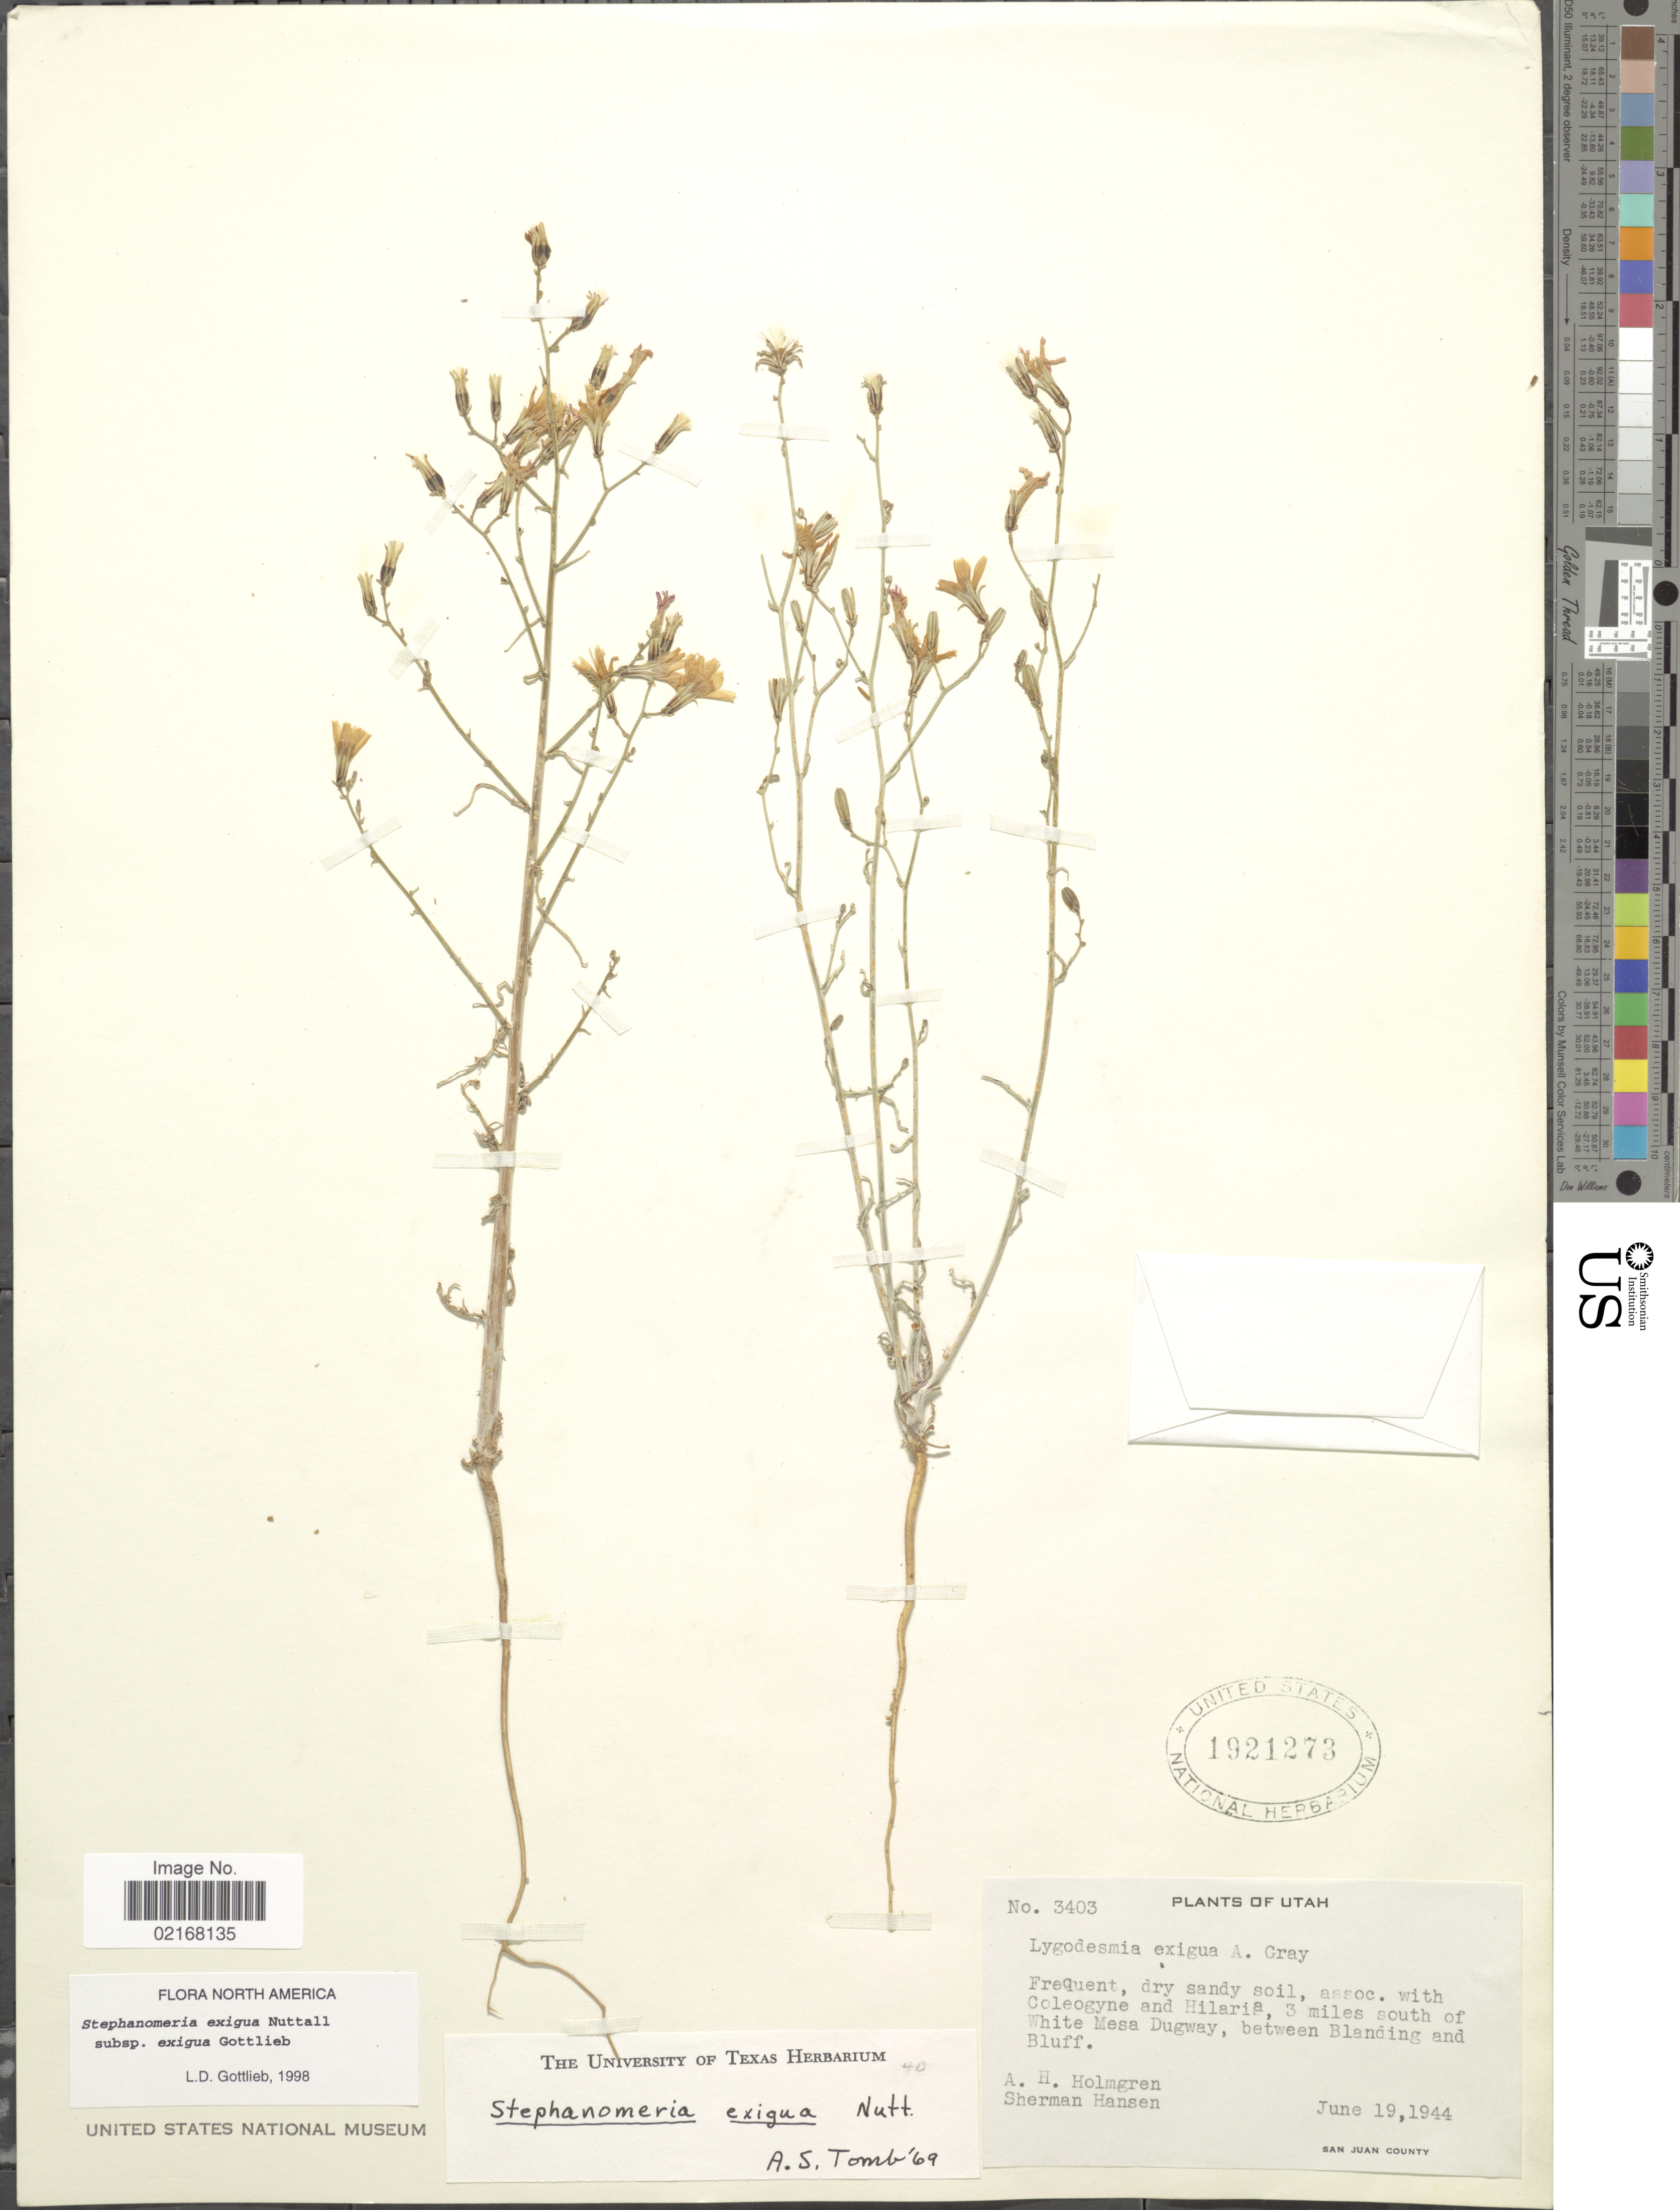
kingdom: Plantae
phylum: Tracheophyta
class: Magnoliopsida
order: Asterales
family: Asteraceae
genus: Stephanomeria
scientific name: Stephanomeria exigua subsp. exigua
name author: Nutt.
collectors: A. H. Holmgren & S. Hansen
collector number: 3403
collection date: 1944-06-19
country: United States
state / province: Utah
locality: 3 miles south of White Mesa Dugway, between Blanding and Bluff. San Juan County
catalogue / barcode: US 1921273